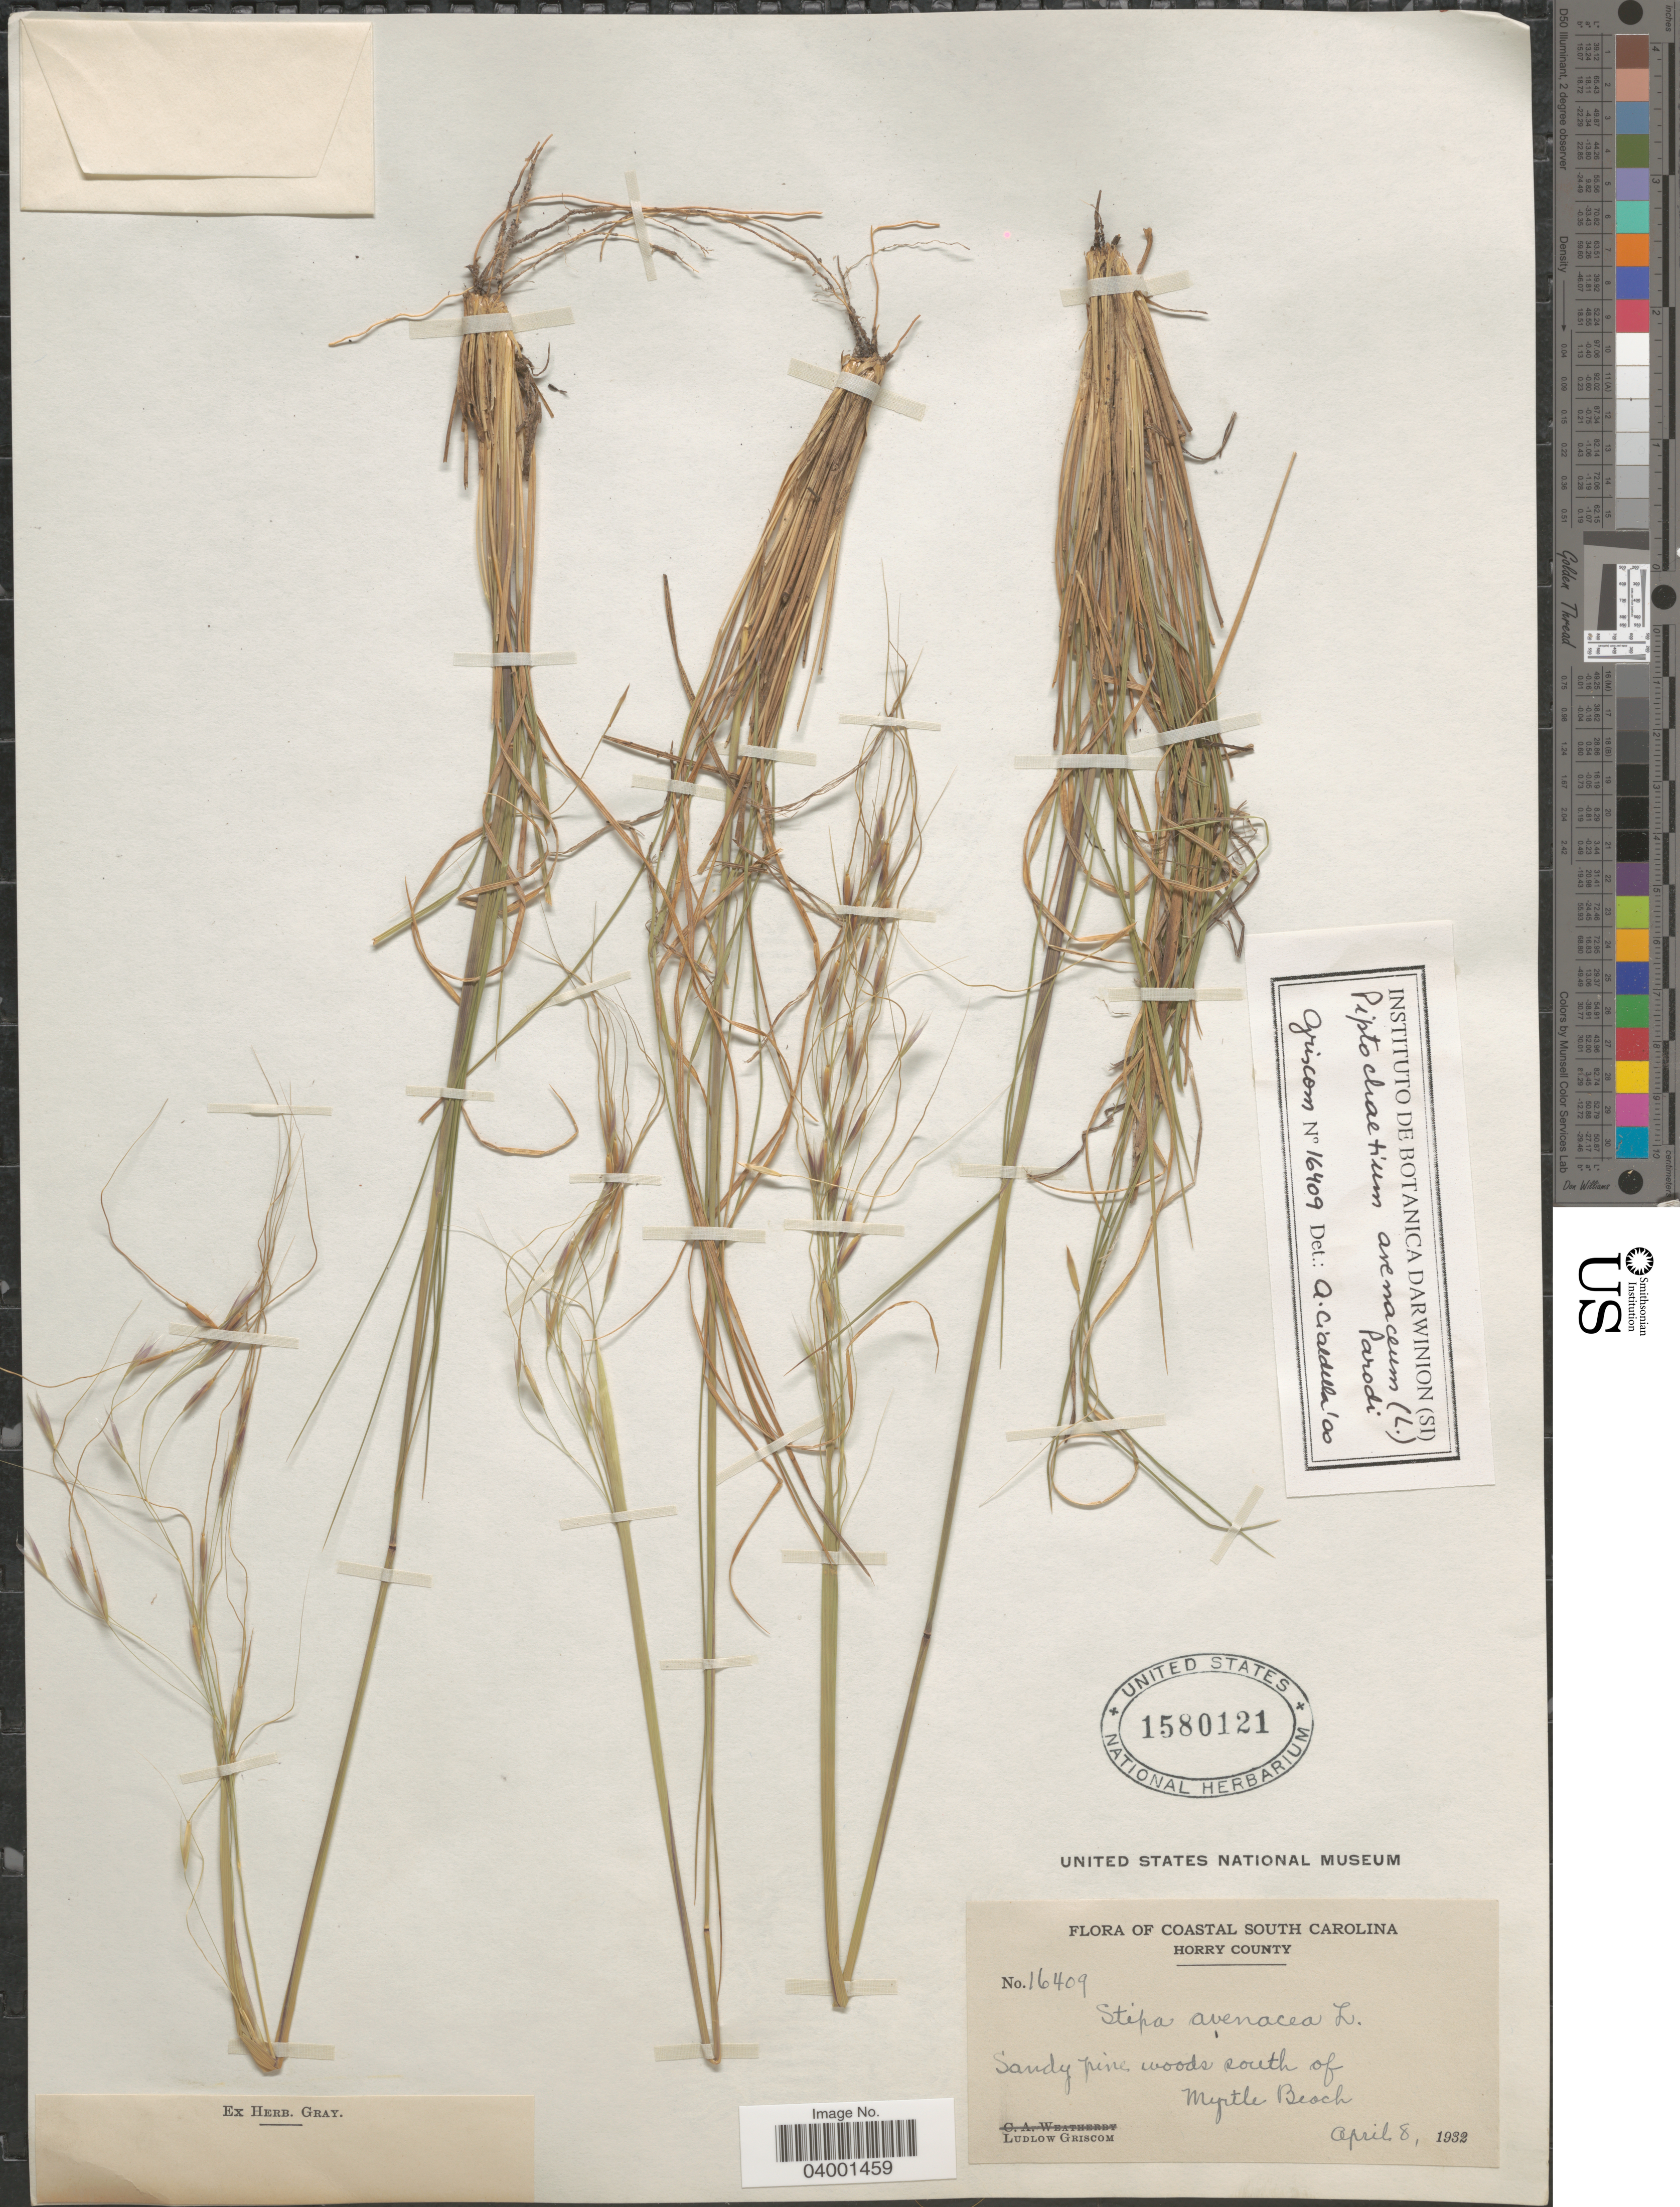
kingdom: Plantae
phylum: Tracheophyta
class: Liliopsida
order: Poales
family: Poaceae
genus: Piptochaetium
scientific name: Piptochaetium avenaceum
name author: (L.) Parodi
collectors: L. Griscom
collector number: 16409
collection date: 1932-04-08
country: United States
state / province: South Carolina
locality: Coastal South Carolina. Horry County. Woods south of Myrtle Beach.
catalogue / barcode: US 1580121